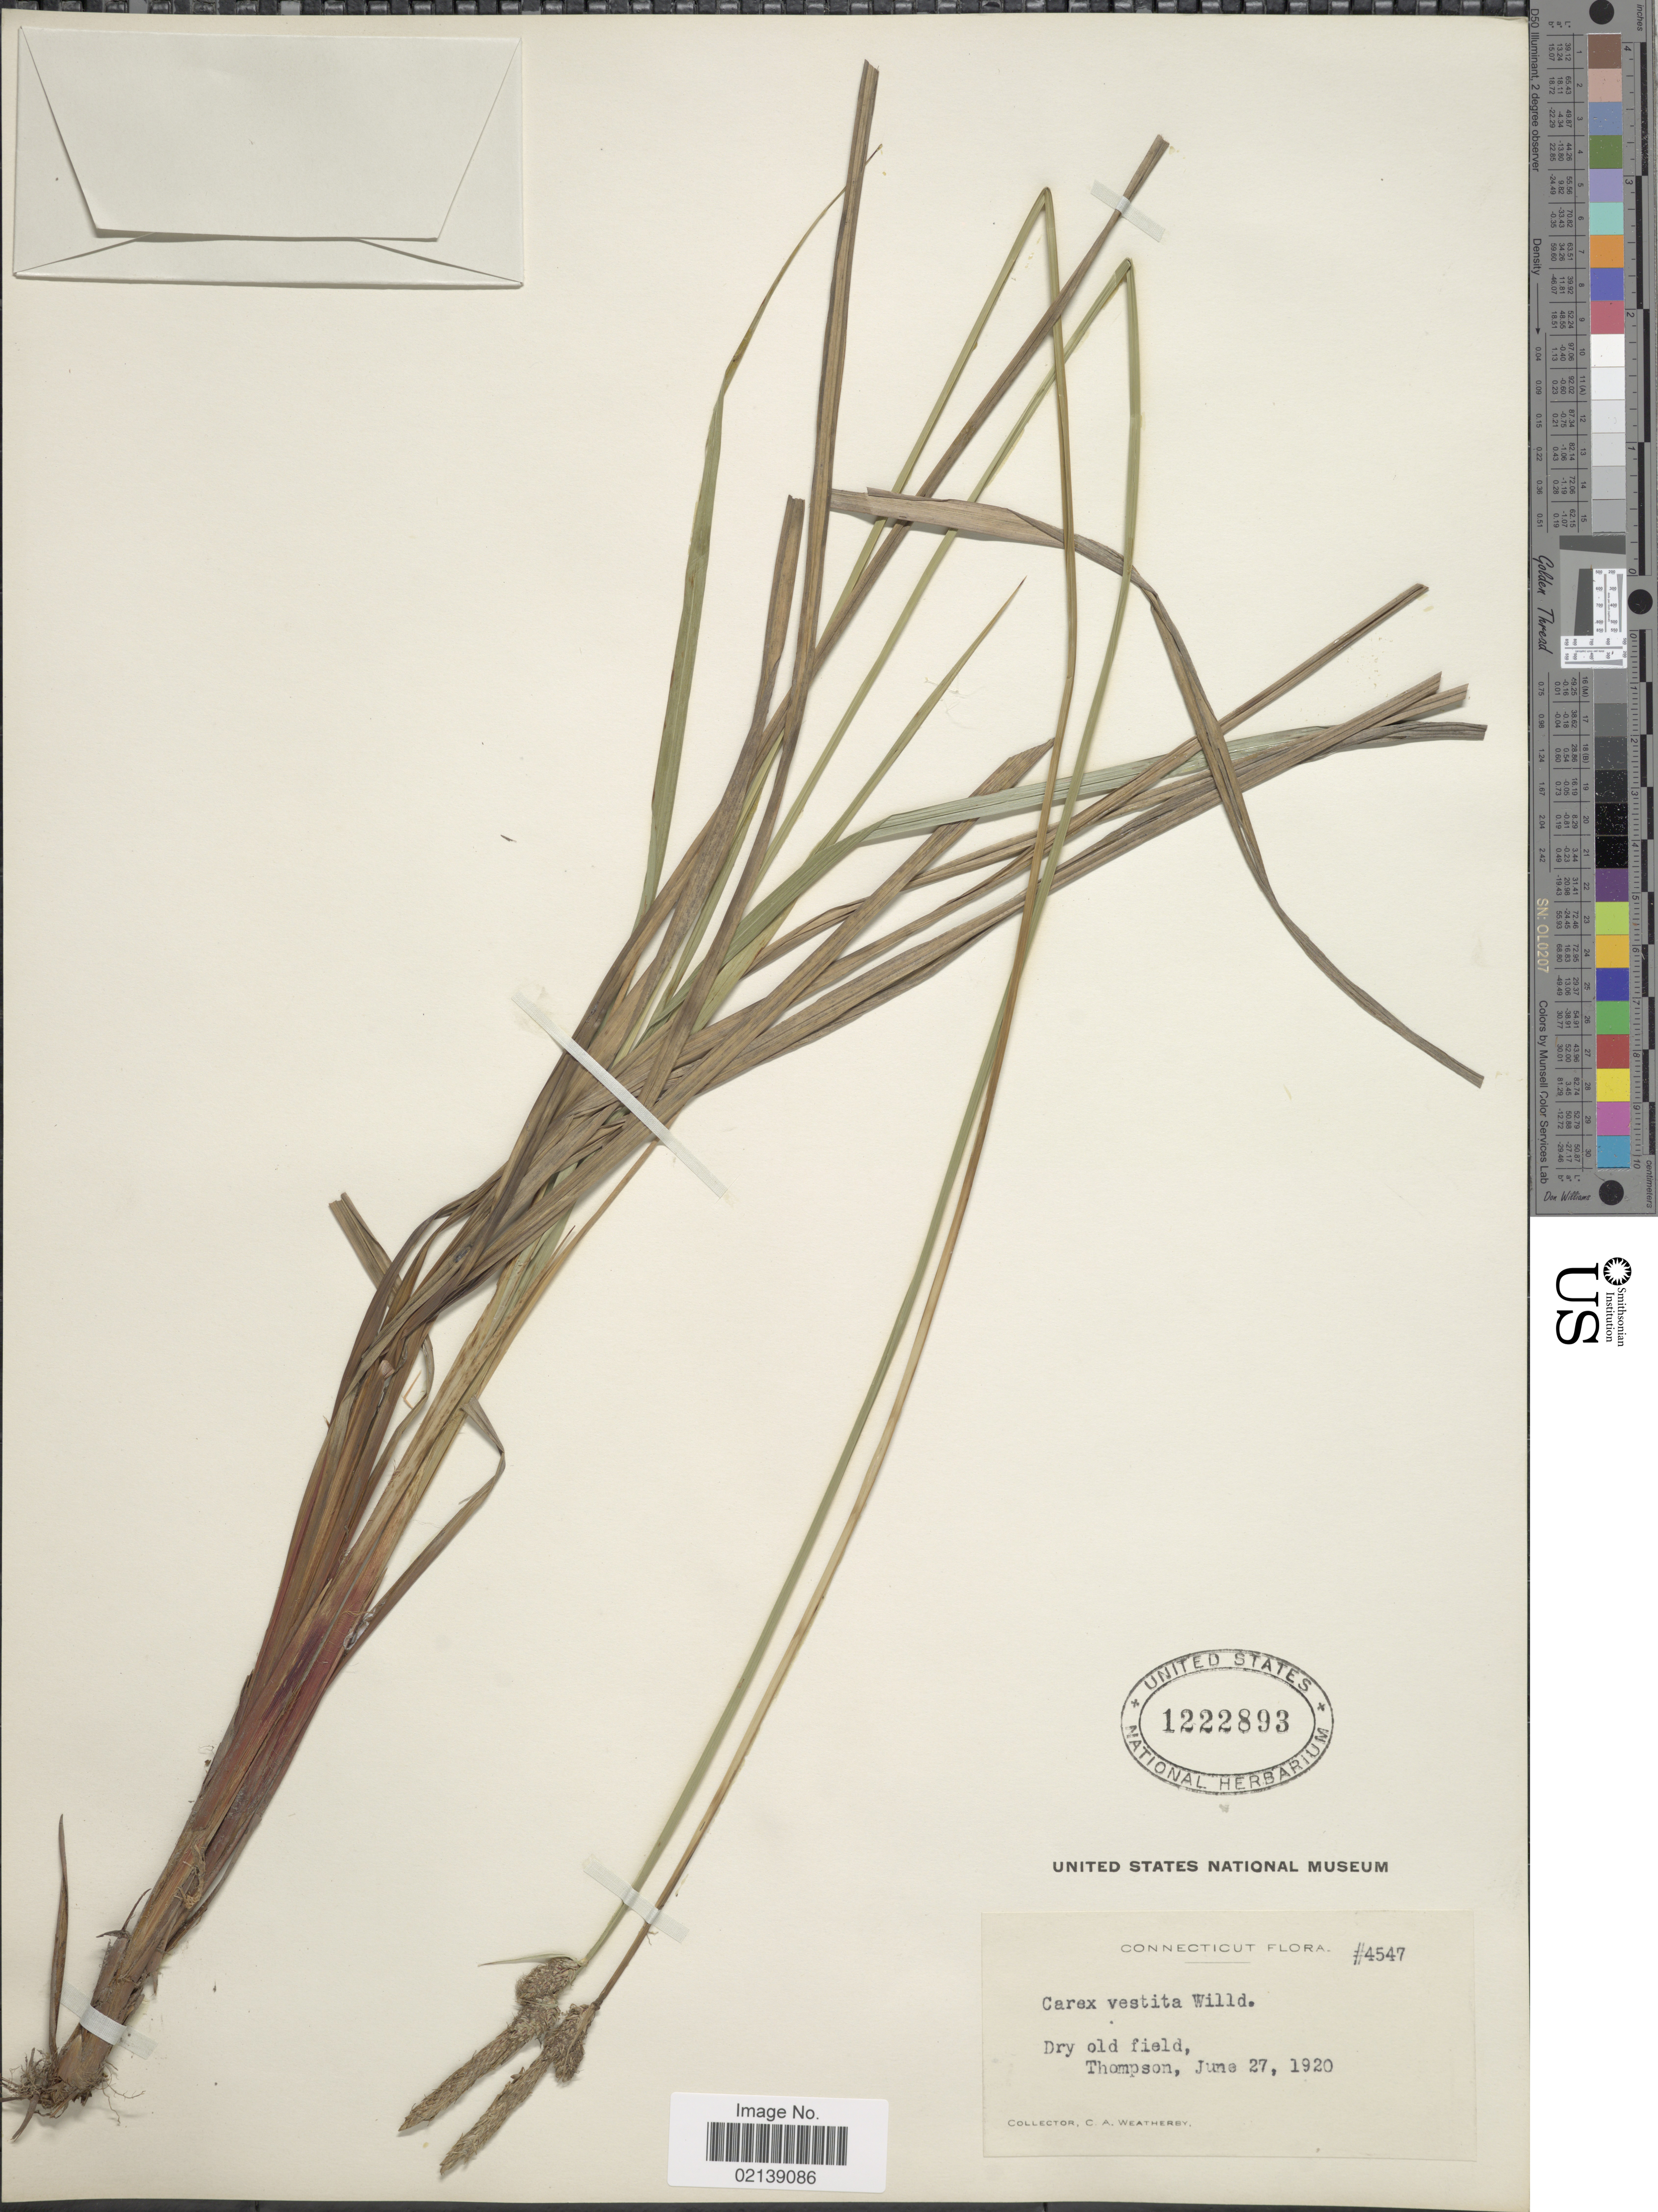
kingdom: Plantae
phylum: Tracheophyta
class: Liliopsida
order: Poales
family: Cyperaceae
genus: Carex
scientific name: Carex vestita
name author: Willd.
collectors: C. A. Weatherby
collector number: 4547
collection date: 1920-06-27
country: United States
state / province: Connecticut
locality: Dry old field, Thompson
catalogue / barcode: US 1222893